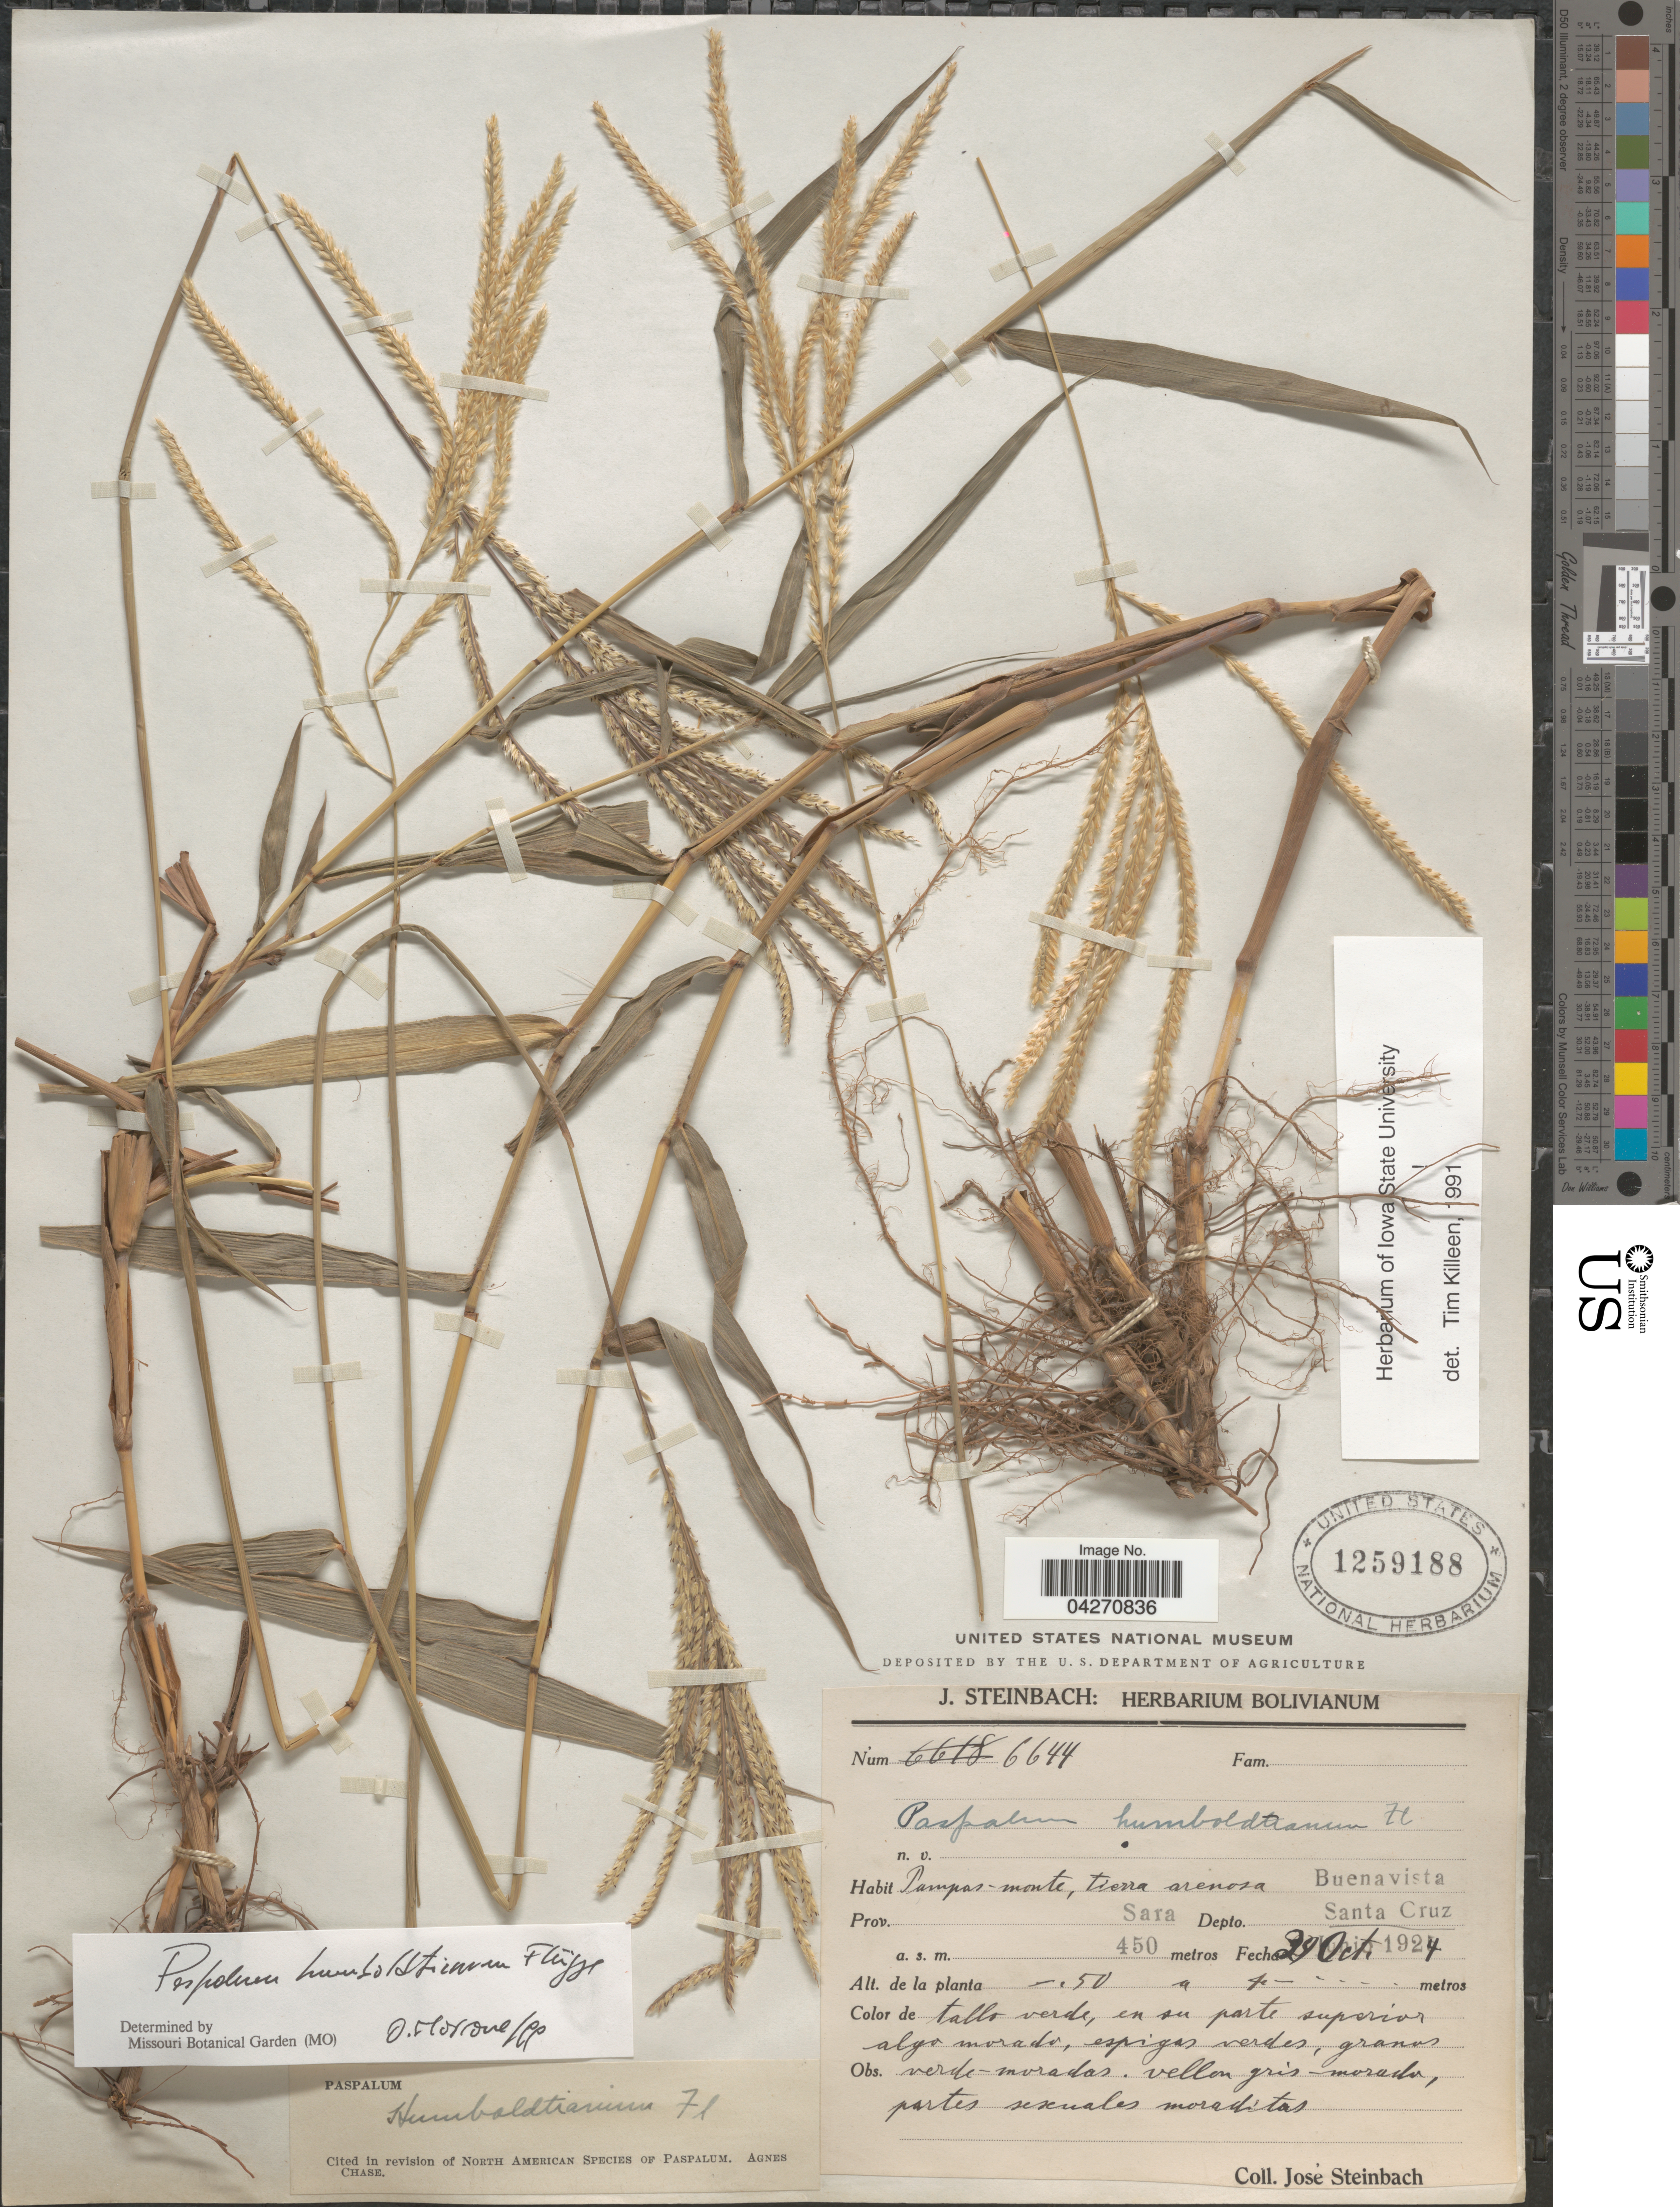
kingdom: Plantae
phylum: Tracheophyta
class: Liliopsida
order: Poales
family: Poaceae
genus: Paspalum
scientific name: Paspalum humboldtianum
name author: Flüggé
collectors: J. Steinbach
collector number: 6644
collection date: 1924-10-29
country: Bolivia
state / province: Santa Cruz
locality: Pampas-monte, tierra arenosa. Buenavista. Prov. Sara. Depto. Santa Cruz.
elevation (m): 450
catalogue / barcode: US 1259188